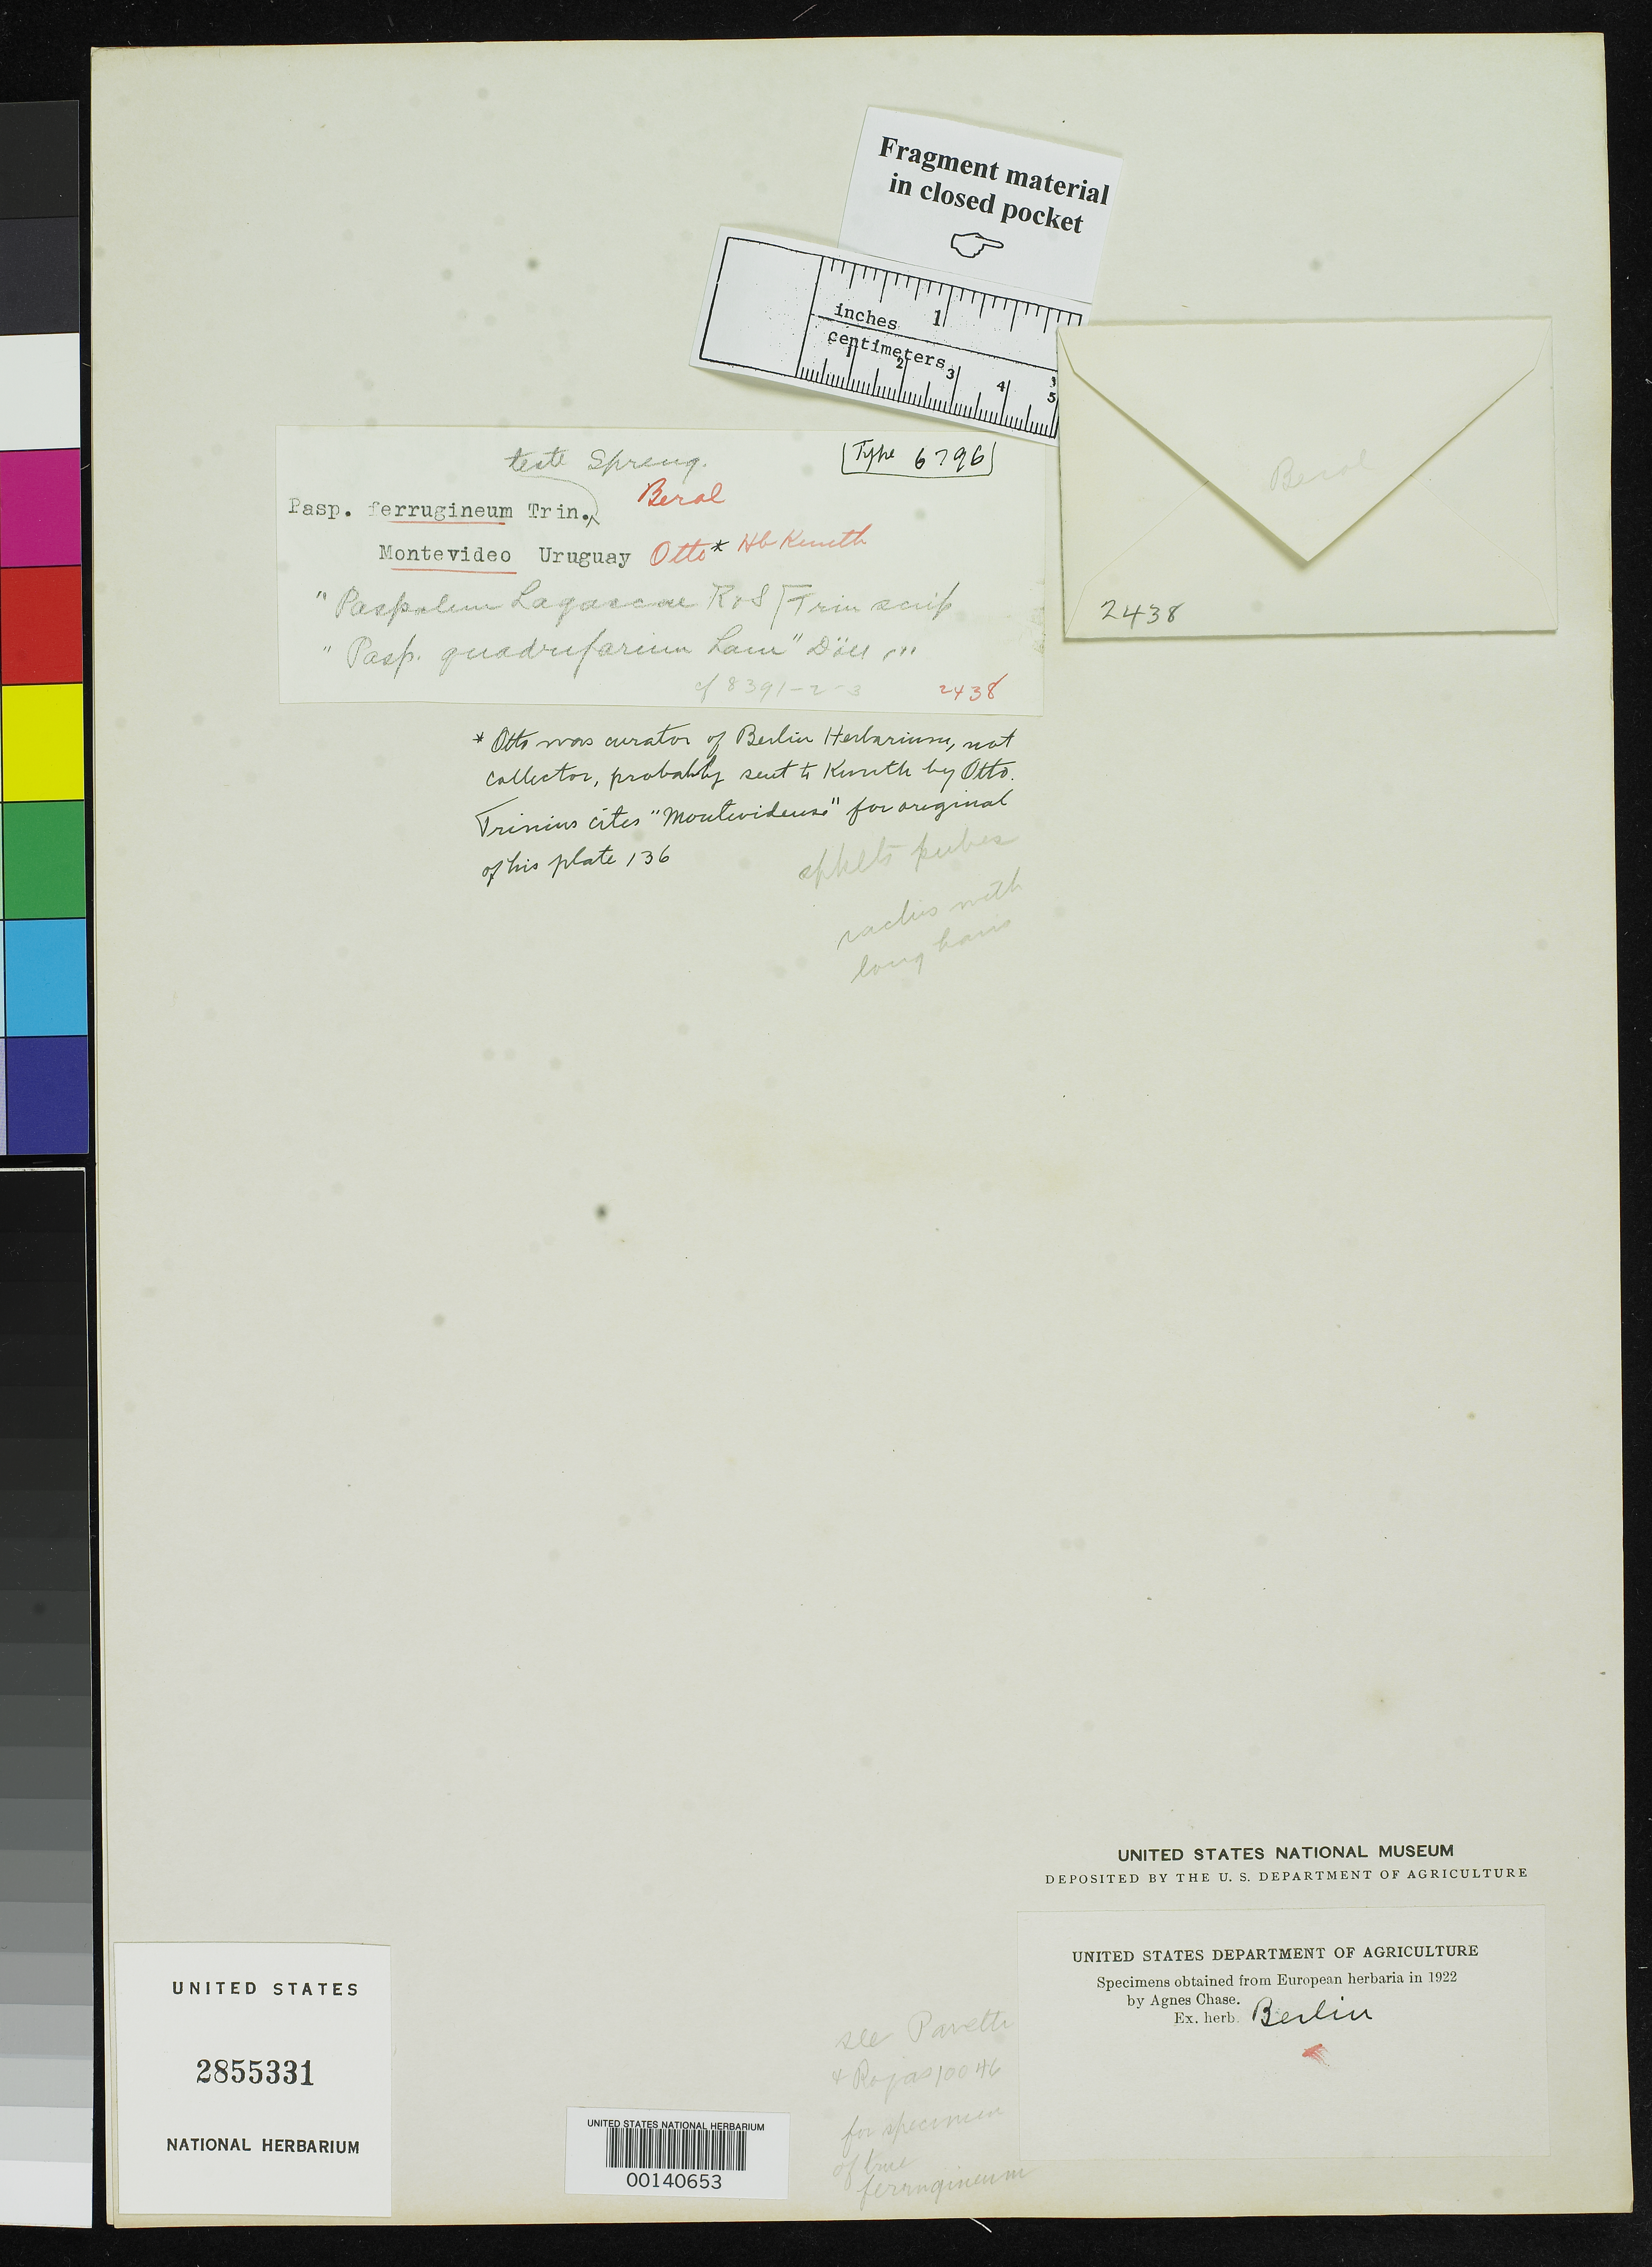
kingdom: Plantae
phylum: Tracheophyta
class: Liliopsida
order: Poales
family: Poaceae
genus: Paspalum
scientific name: Paspalum ferrugineum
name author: Trin.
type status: Type Fragment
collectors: F. E. Otto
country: Uruguay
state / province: Montevideo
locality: Montevideo.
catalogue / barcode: US 2855331